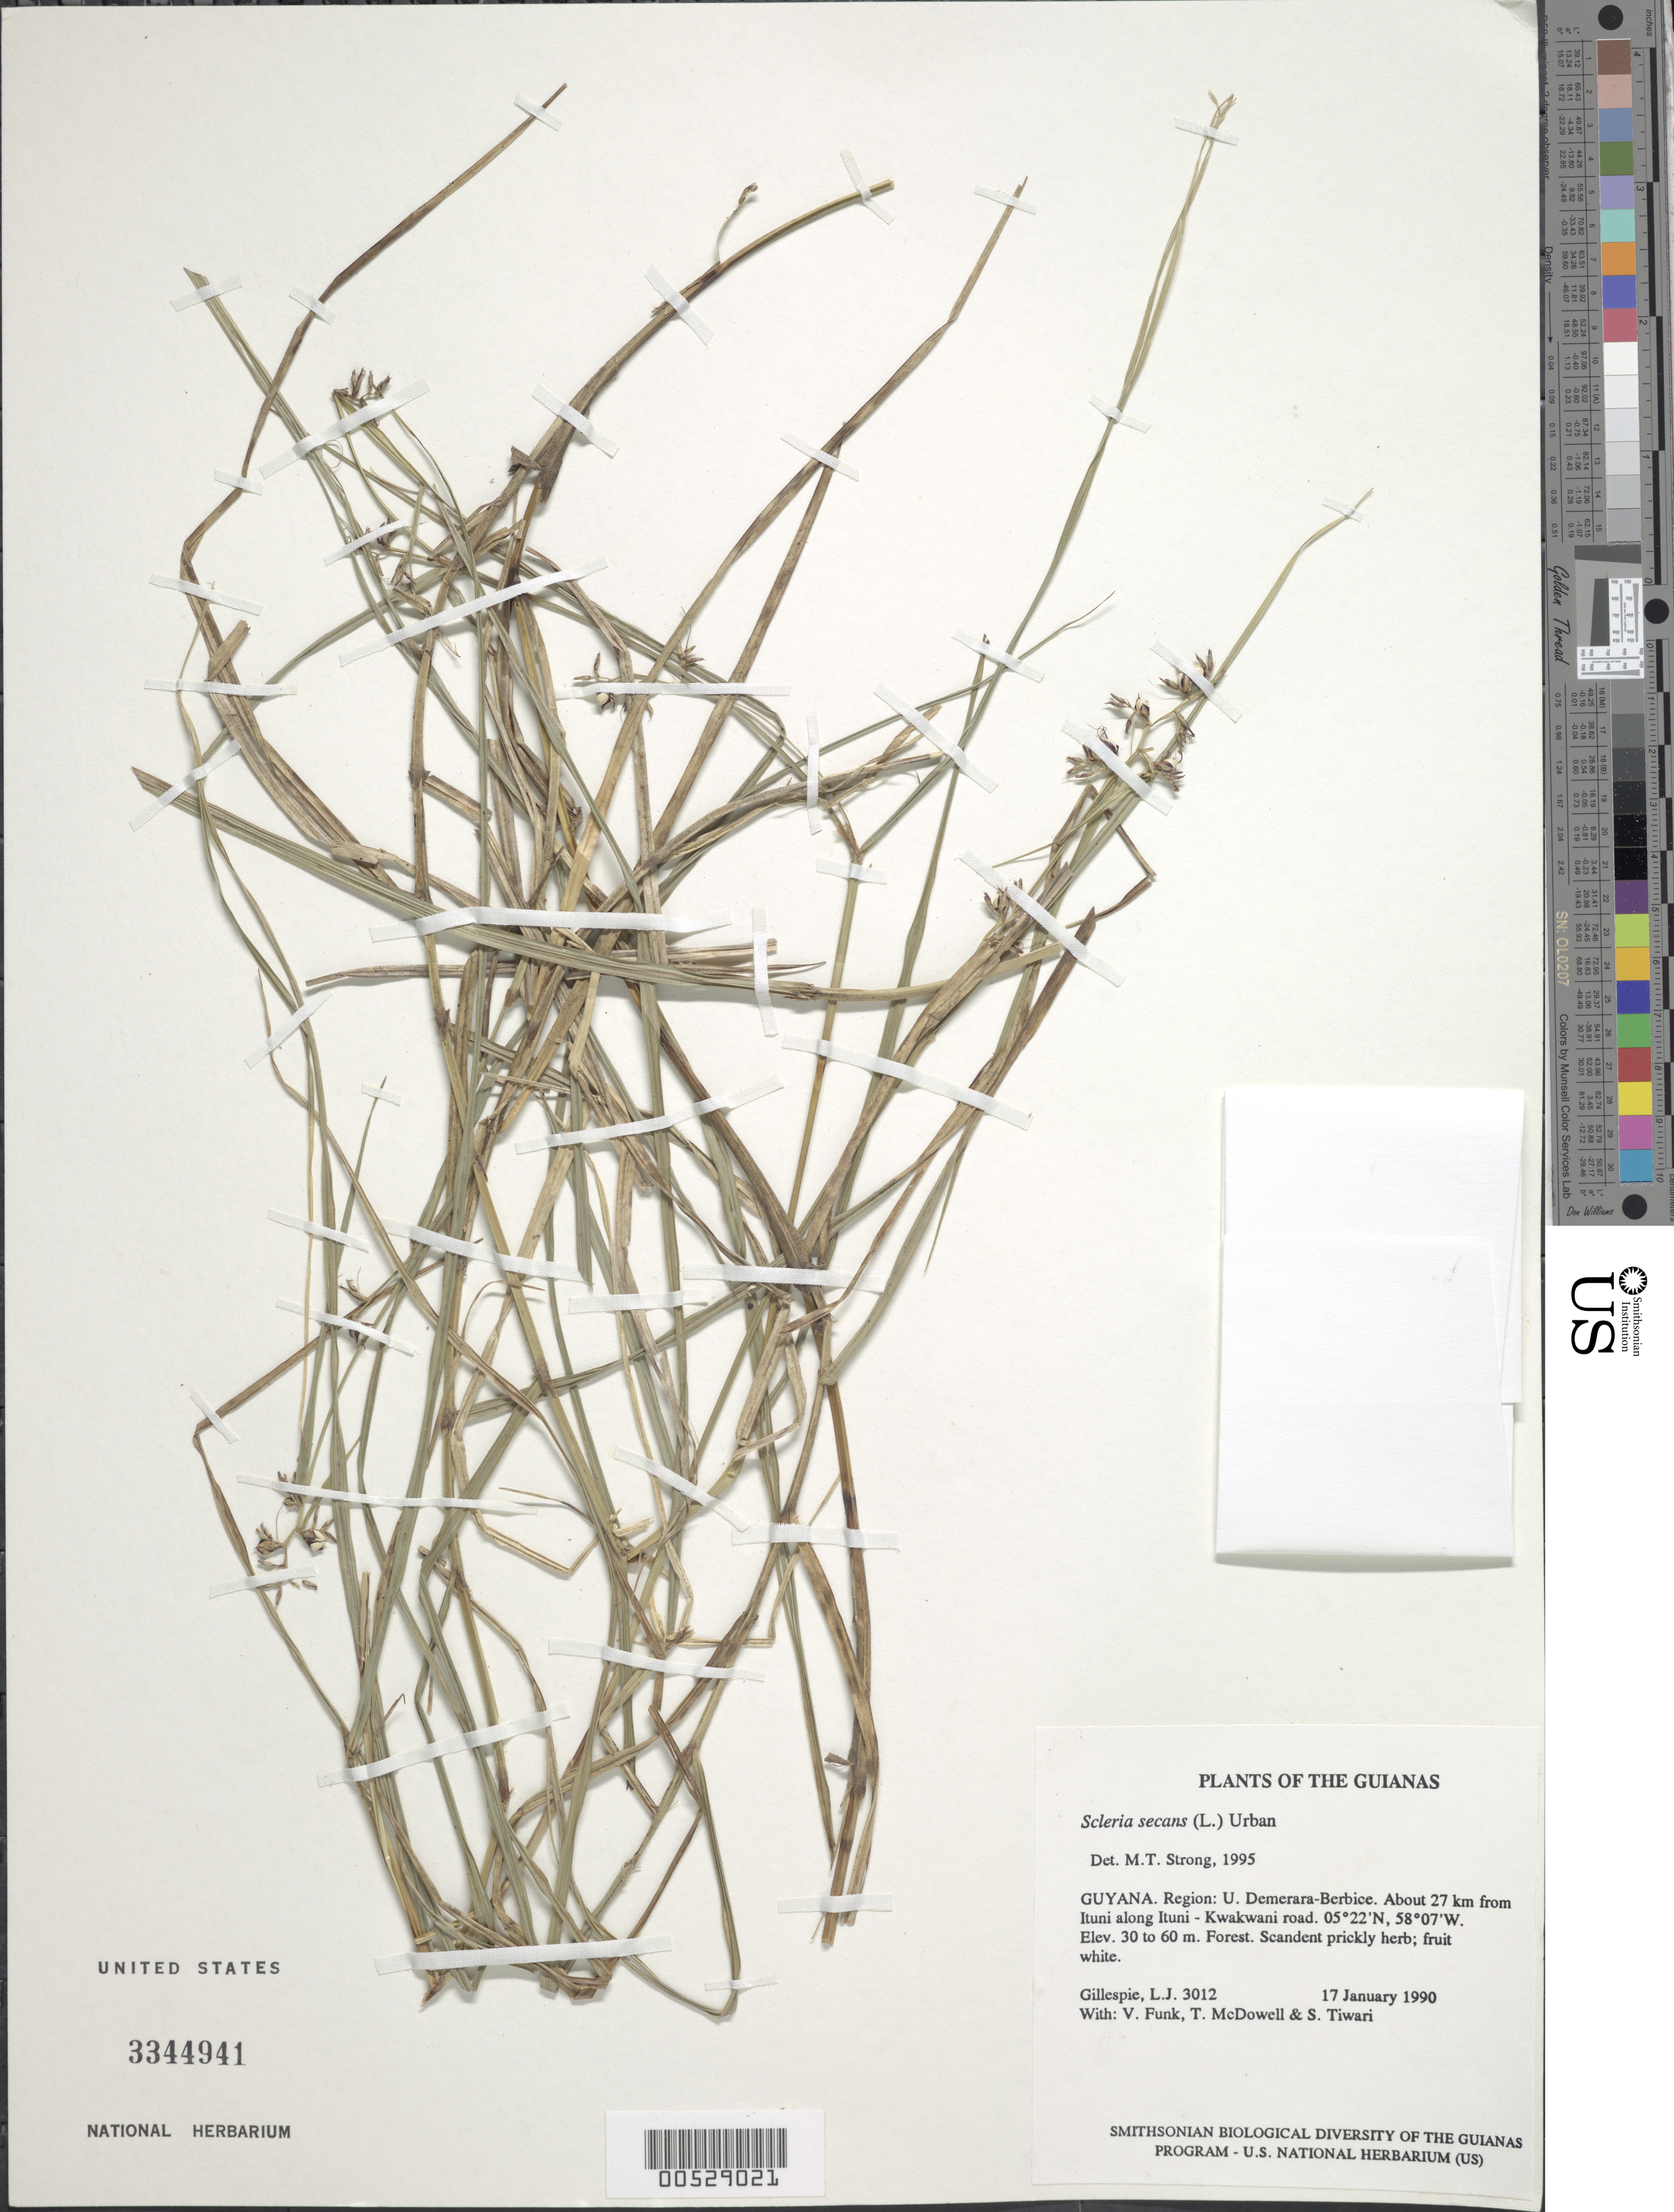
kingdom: Plantae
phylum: Tracheophyta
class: Liliopsida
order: Poales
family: Cyperaceae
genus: Scleria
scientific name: Scleria secans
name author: (L.) Urb.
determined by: Strong, M. T., (US), Smithsonian Institution - National Museum of Natural History (UNITED STATES)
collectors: L. J. Gillespie, V. Funk, T. McDowell & S. Tiwari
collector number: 3012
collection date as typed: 17 January 1990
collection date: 1990-01-17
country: Guyana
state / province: U. Demerara-Berbice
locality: About 27 km from Ituni along Ituni - Kwakwani road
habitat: Forest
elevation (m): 30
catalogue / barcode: US 3344941